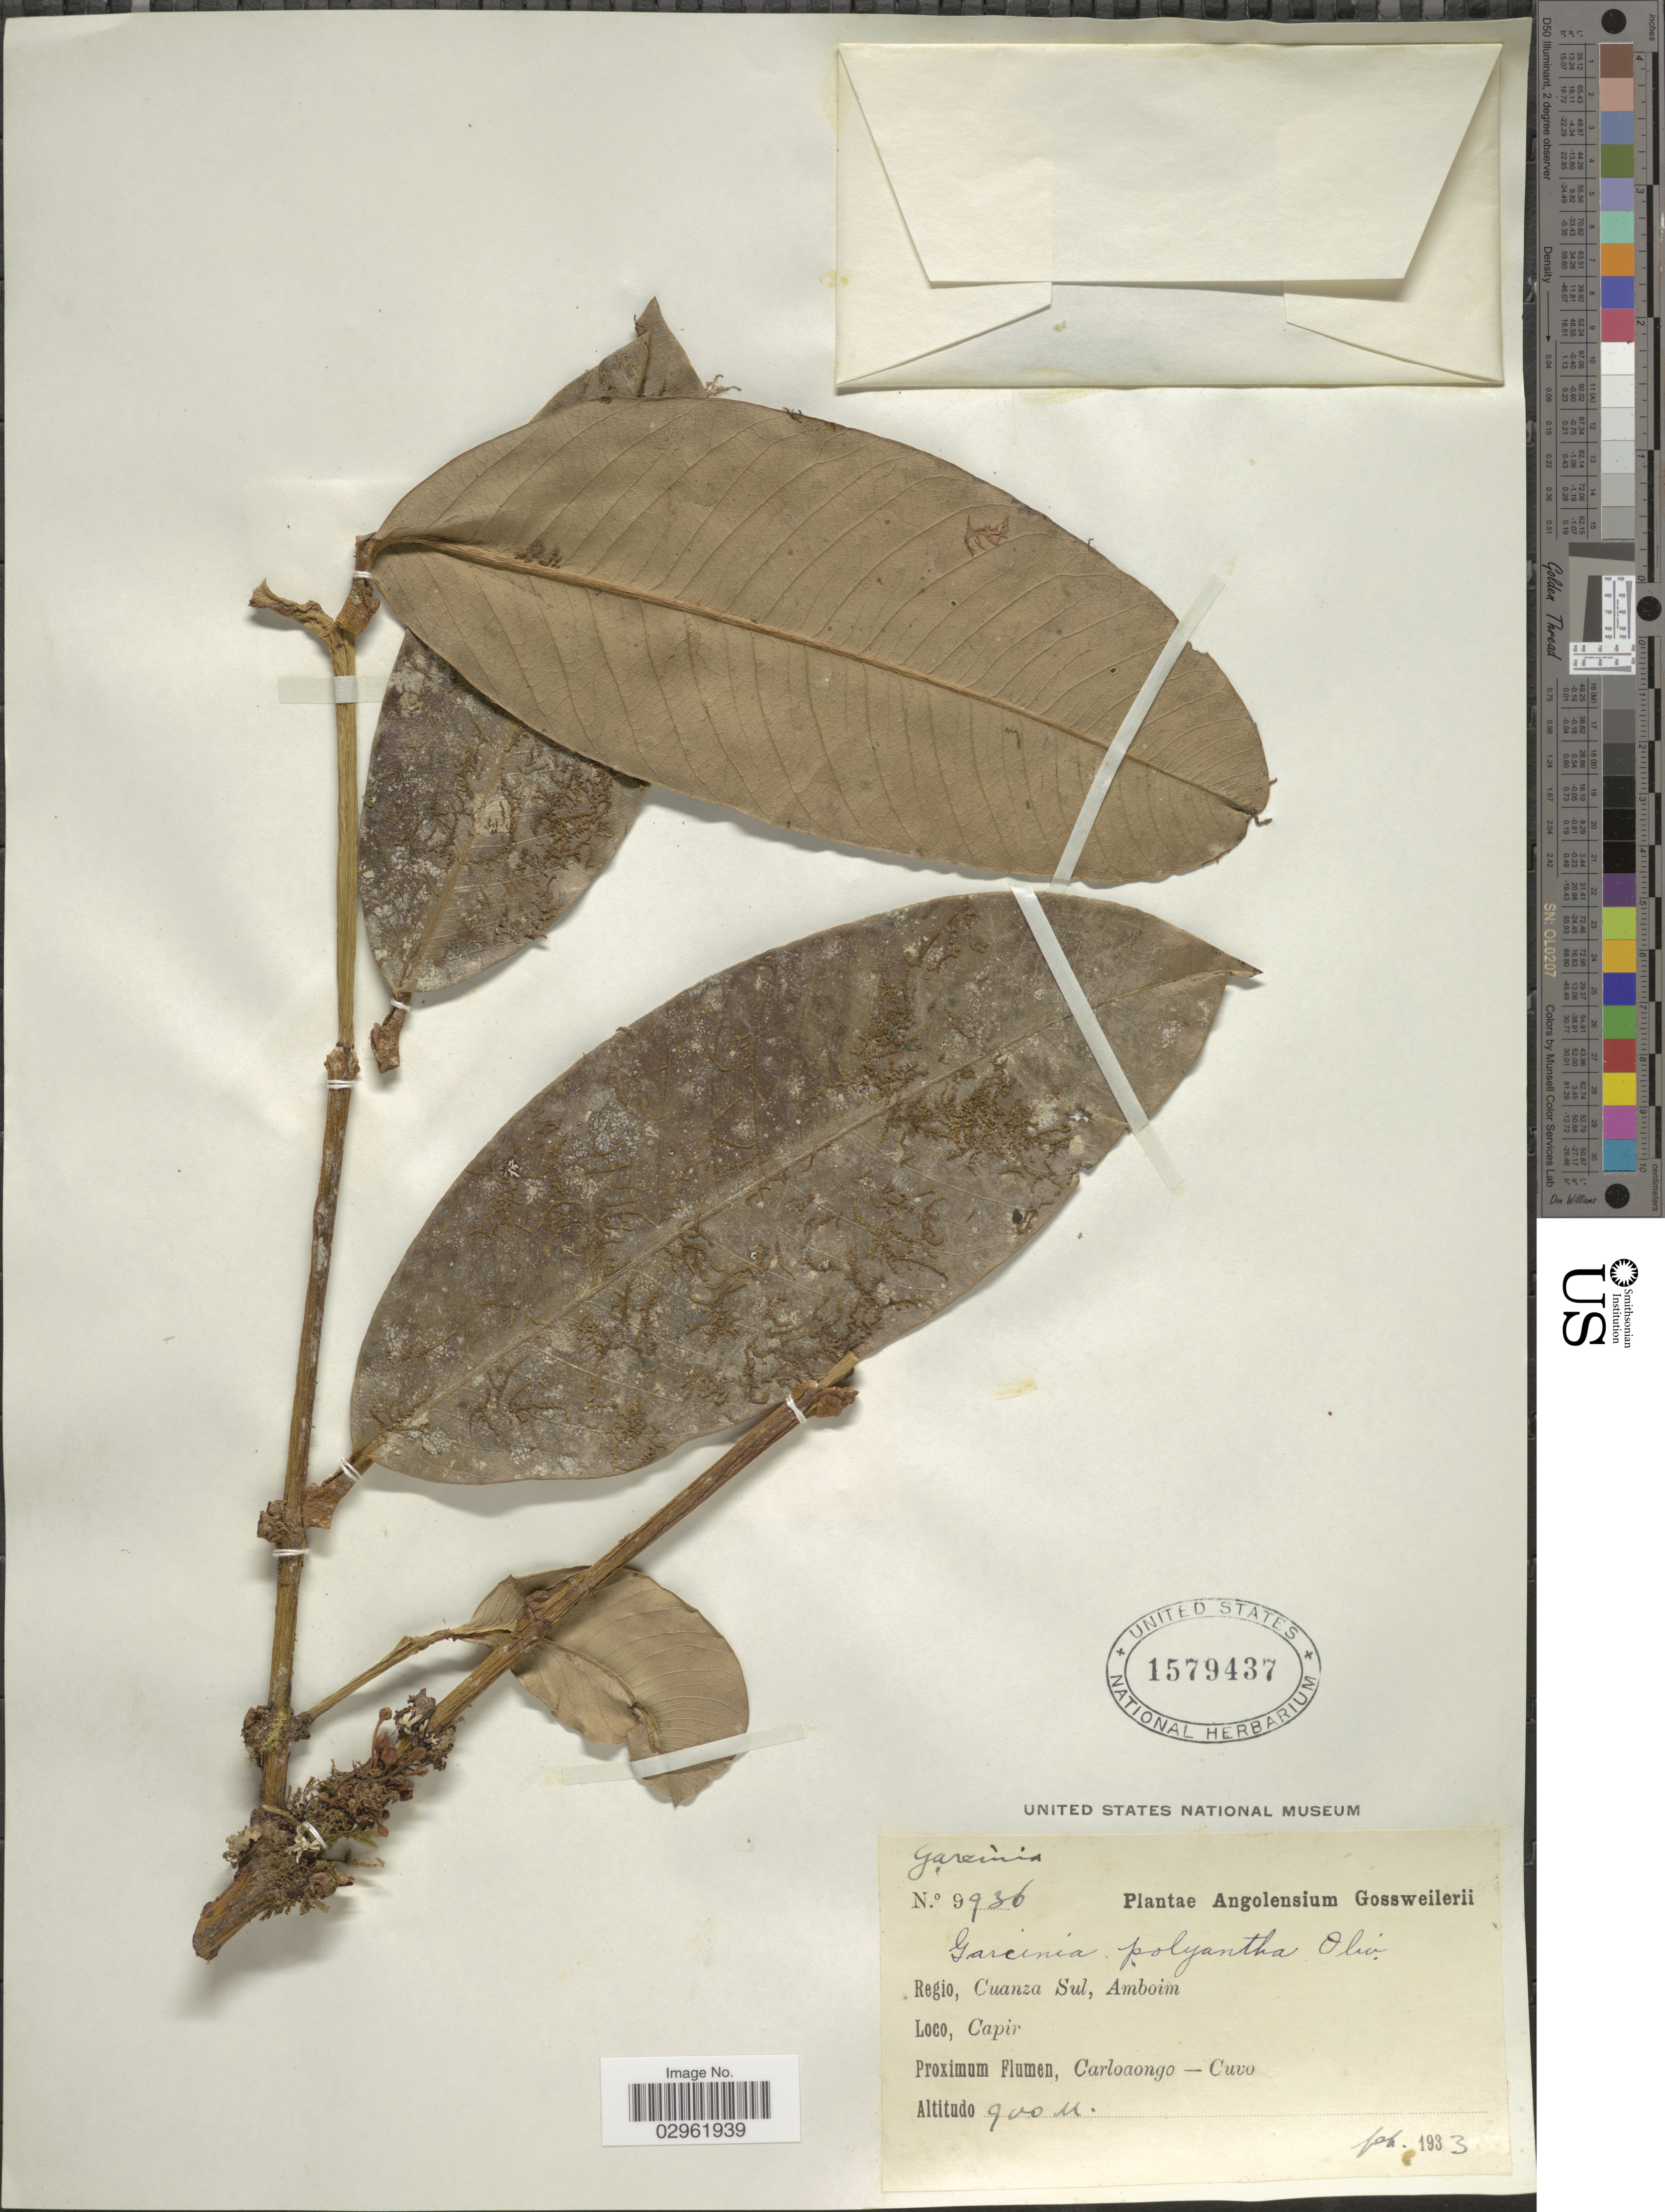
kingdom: Plantae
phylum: Tracheophyta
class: Magnoliopsida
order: Malpighiales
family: Clusiaceae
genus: Garcinia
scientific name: Garcinia polyantha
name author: Oliv.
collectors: -. Gossweiler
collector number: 9936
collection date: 1933-09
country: Angola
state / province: Cuanza Sul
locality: Regio, Cuanza Sul, Amboim, Capir.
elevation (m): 900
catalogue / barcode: US 1579437